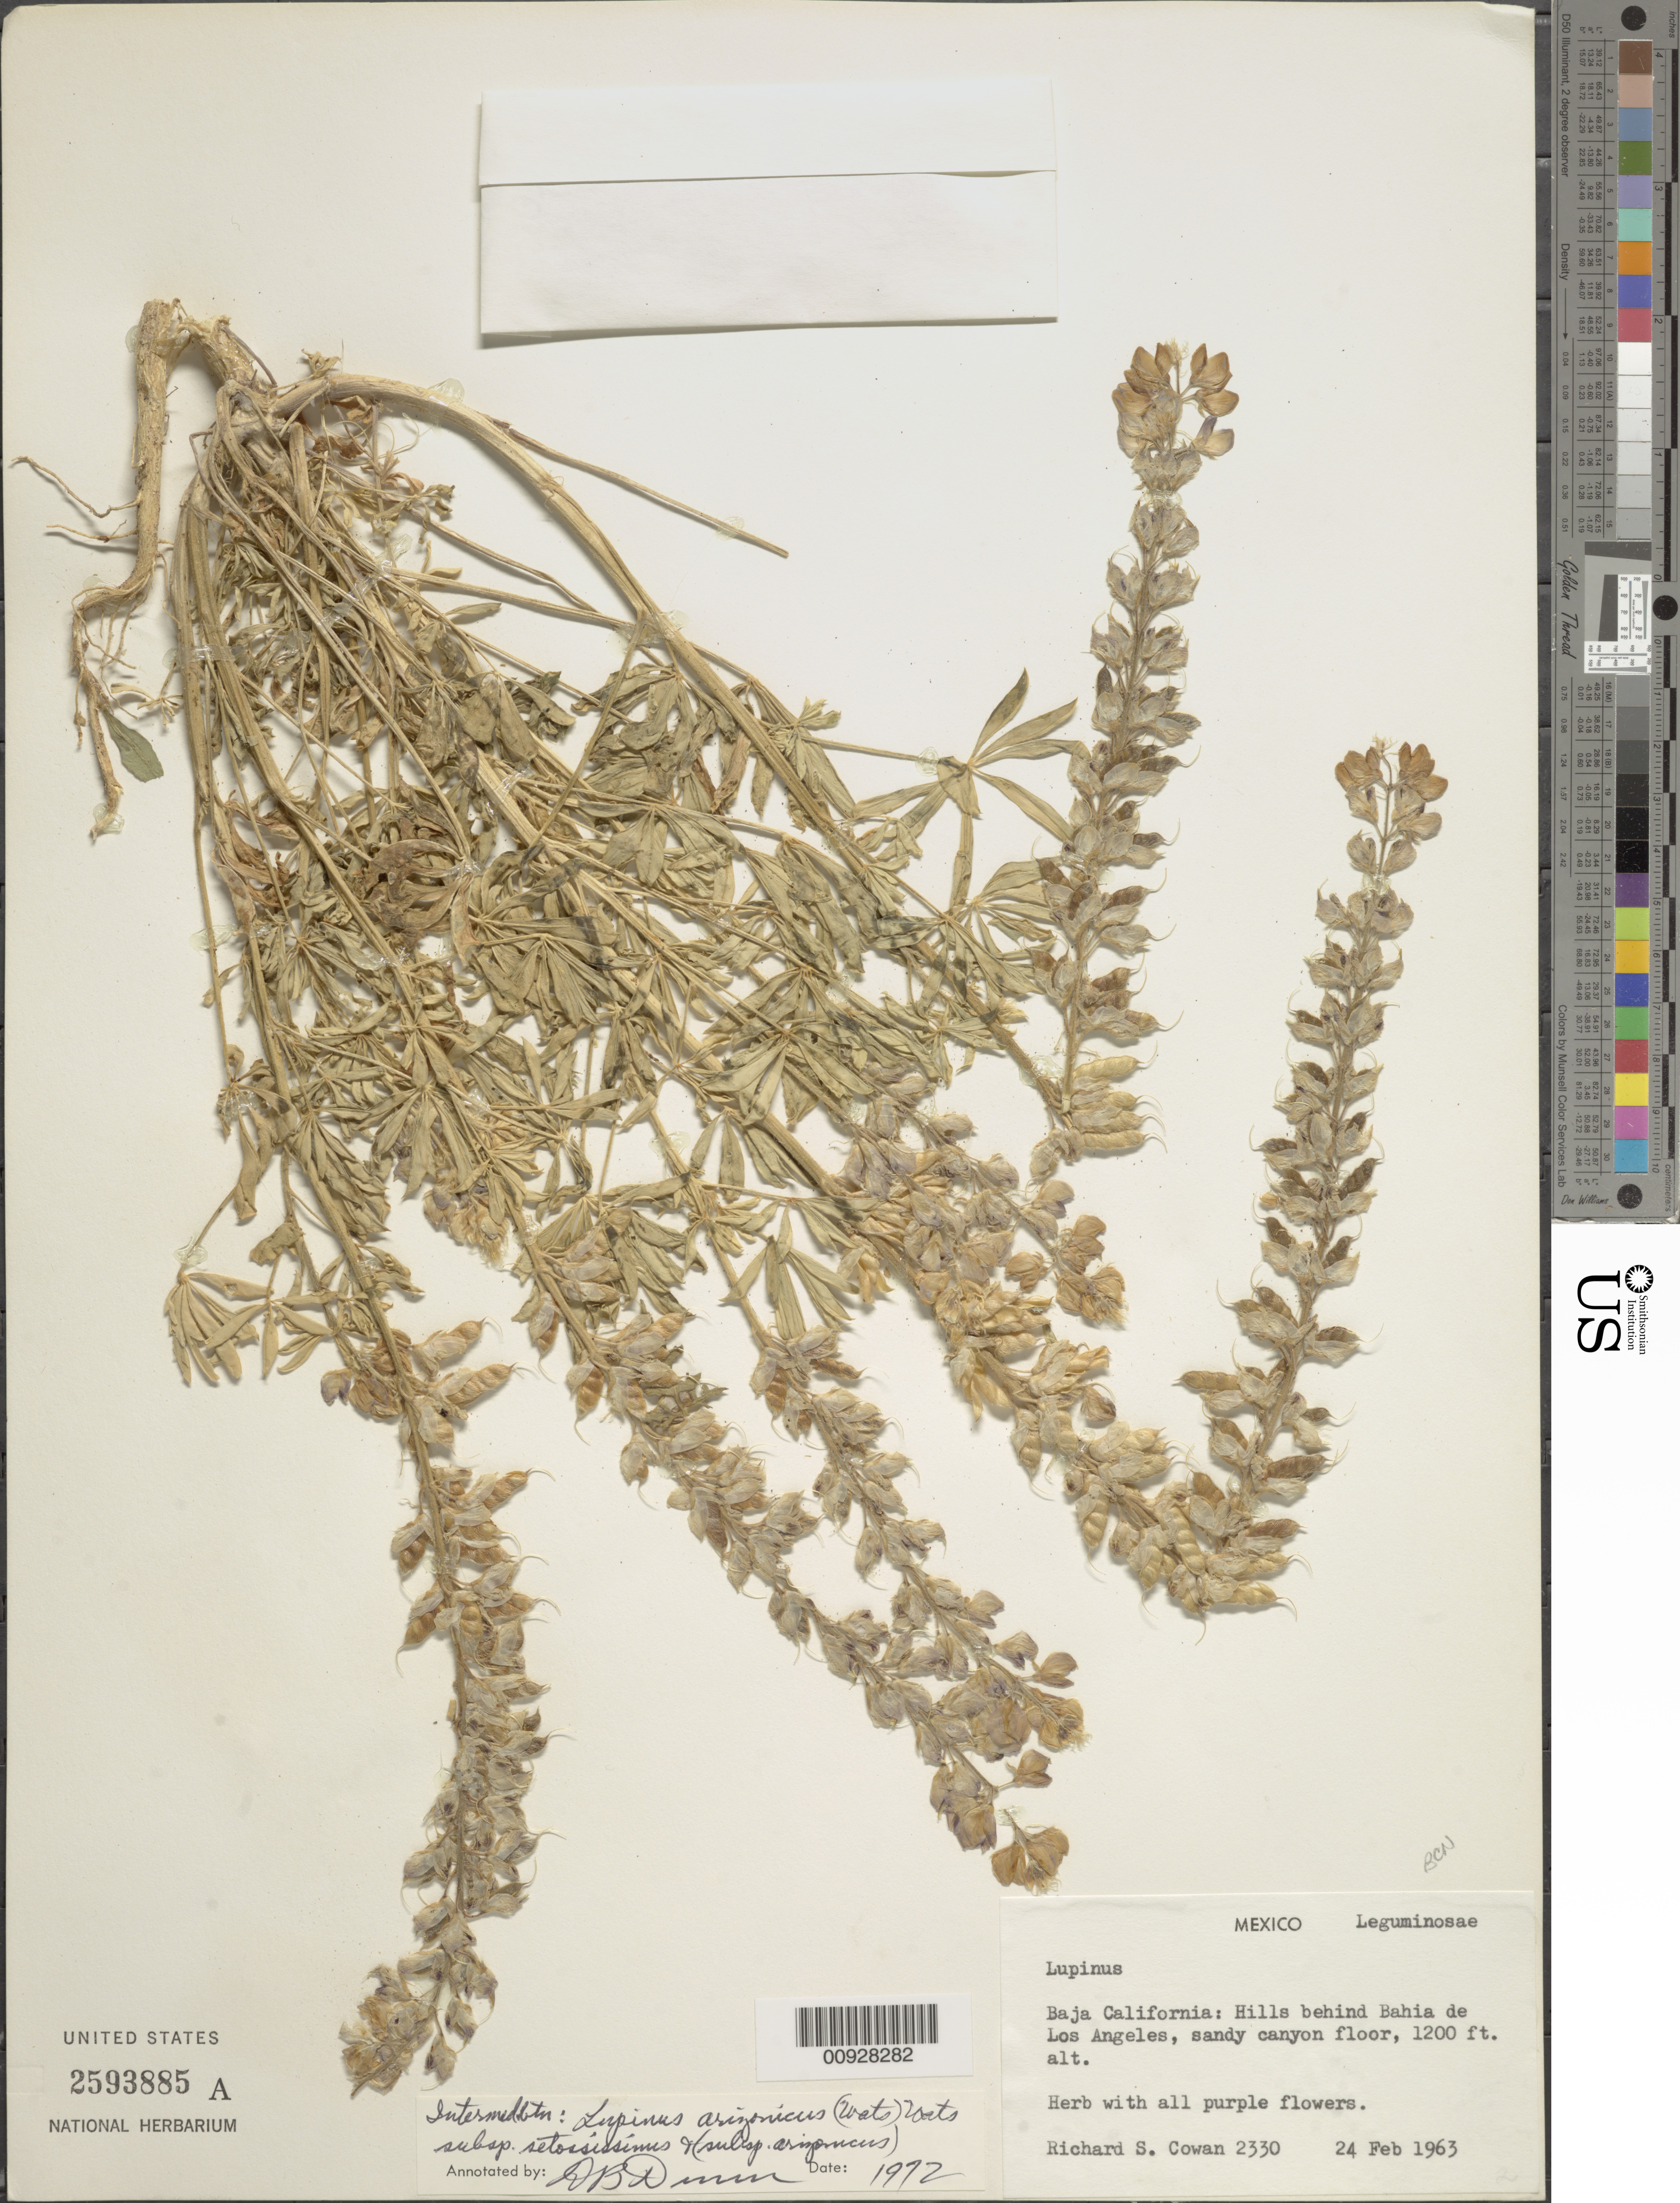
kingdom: Plantae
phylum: Tracheophyta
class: Magnoliopsida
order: Fabales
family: Fabaceae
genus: Lupinus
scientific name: Lupinus arizonicus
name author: (S. Watson) S. Watson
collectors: R. S. Cowan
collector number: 2330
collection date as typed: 24 Feb 1963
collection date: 1963-02-24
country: Mexico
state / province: Baja California Norte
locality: Baja California: Hills behind Bahía de Los Angeles.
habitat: Sandy canyon floor.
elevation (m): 366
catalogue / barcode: US 2593885A